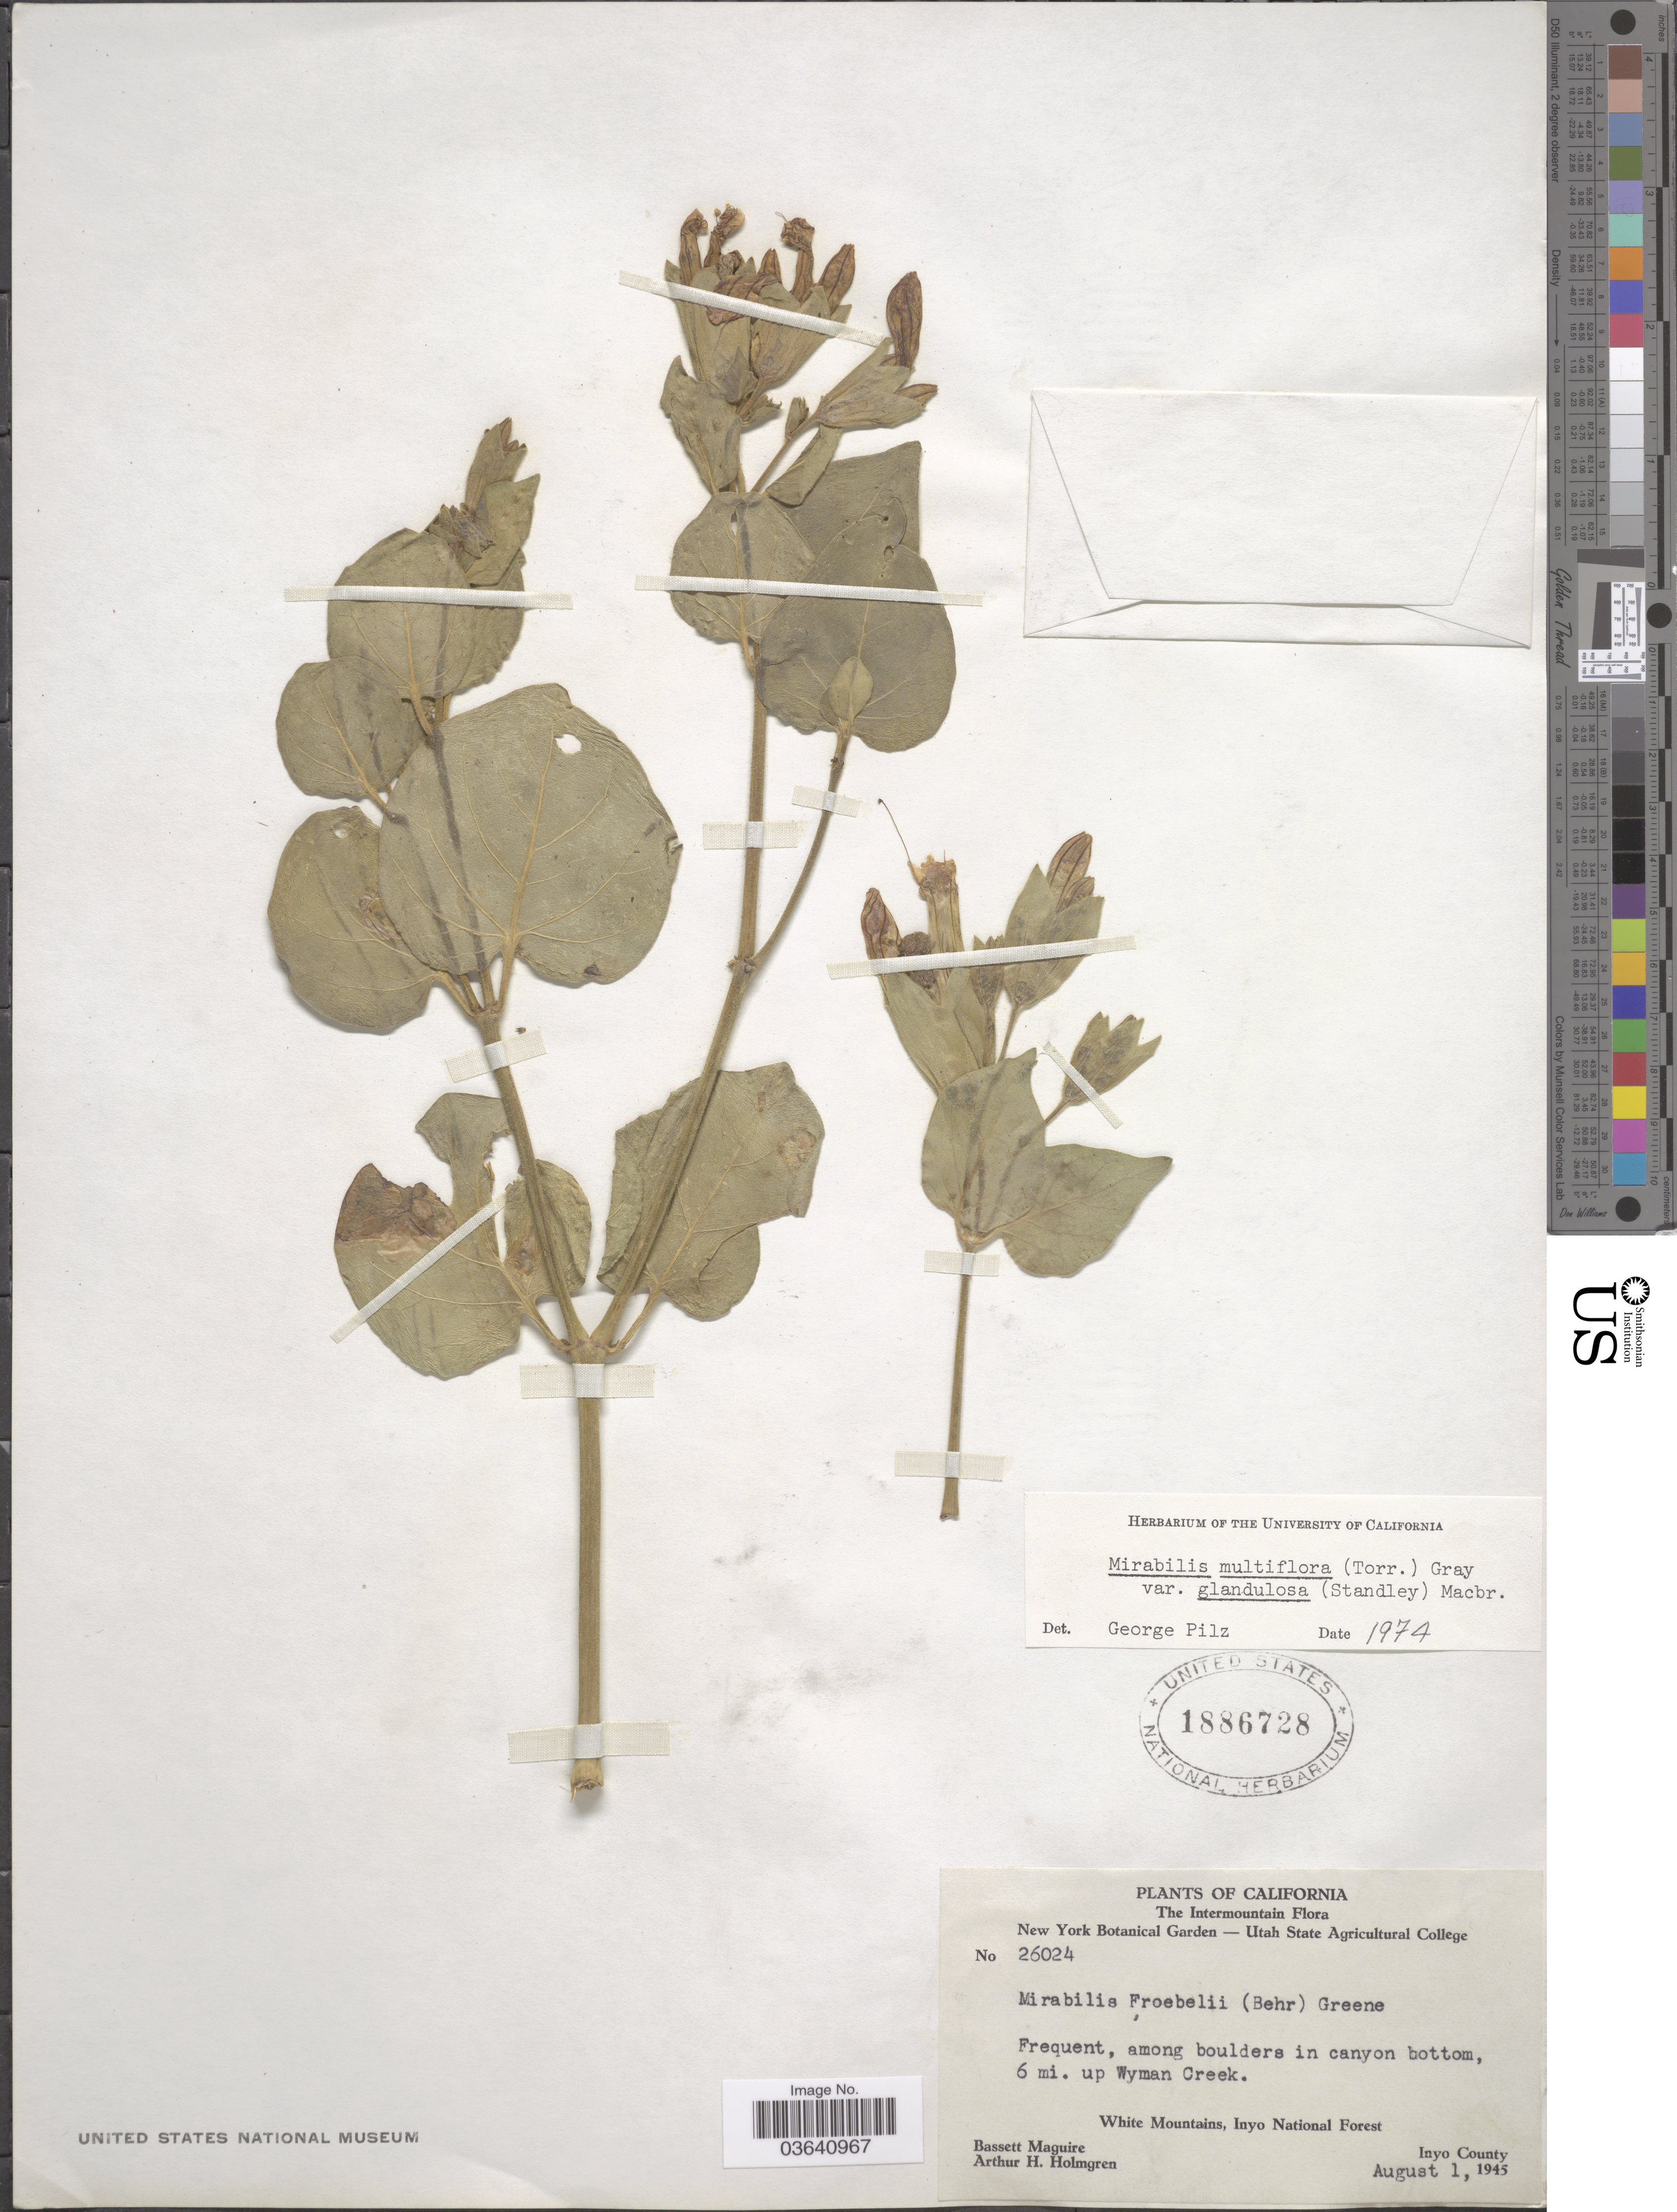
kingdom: Plantae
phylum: Tracheophyta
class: Magnoliopsida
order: Caryophyllales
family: Nyctaginaceae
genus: Mirabilis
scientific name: Mirabilis multiflora var. glandulosa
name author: (Standl.) J.F. Macbr.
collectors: B. Maguire & A. H. Holmgren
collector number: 26024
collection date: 1945-08-01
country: United States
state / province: California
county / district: Inyo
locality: Intermountain. 6 mi. up Wyman Creek. White Mountains, Inyo National Forest Inyo County.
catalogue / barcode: US 1886728